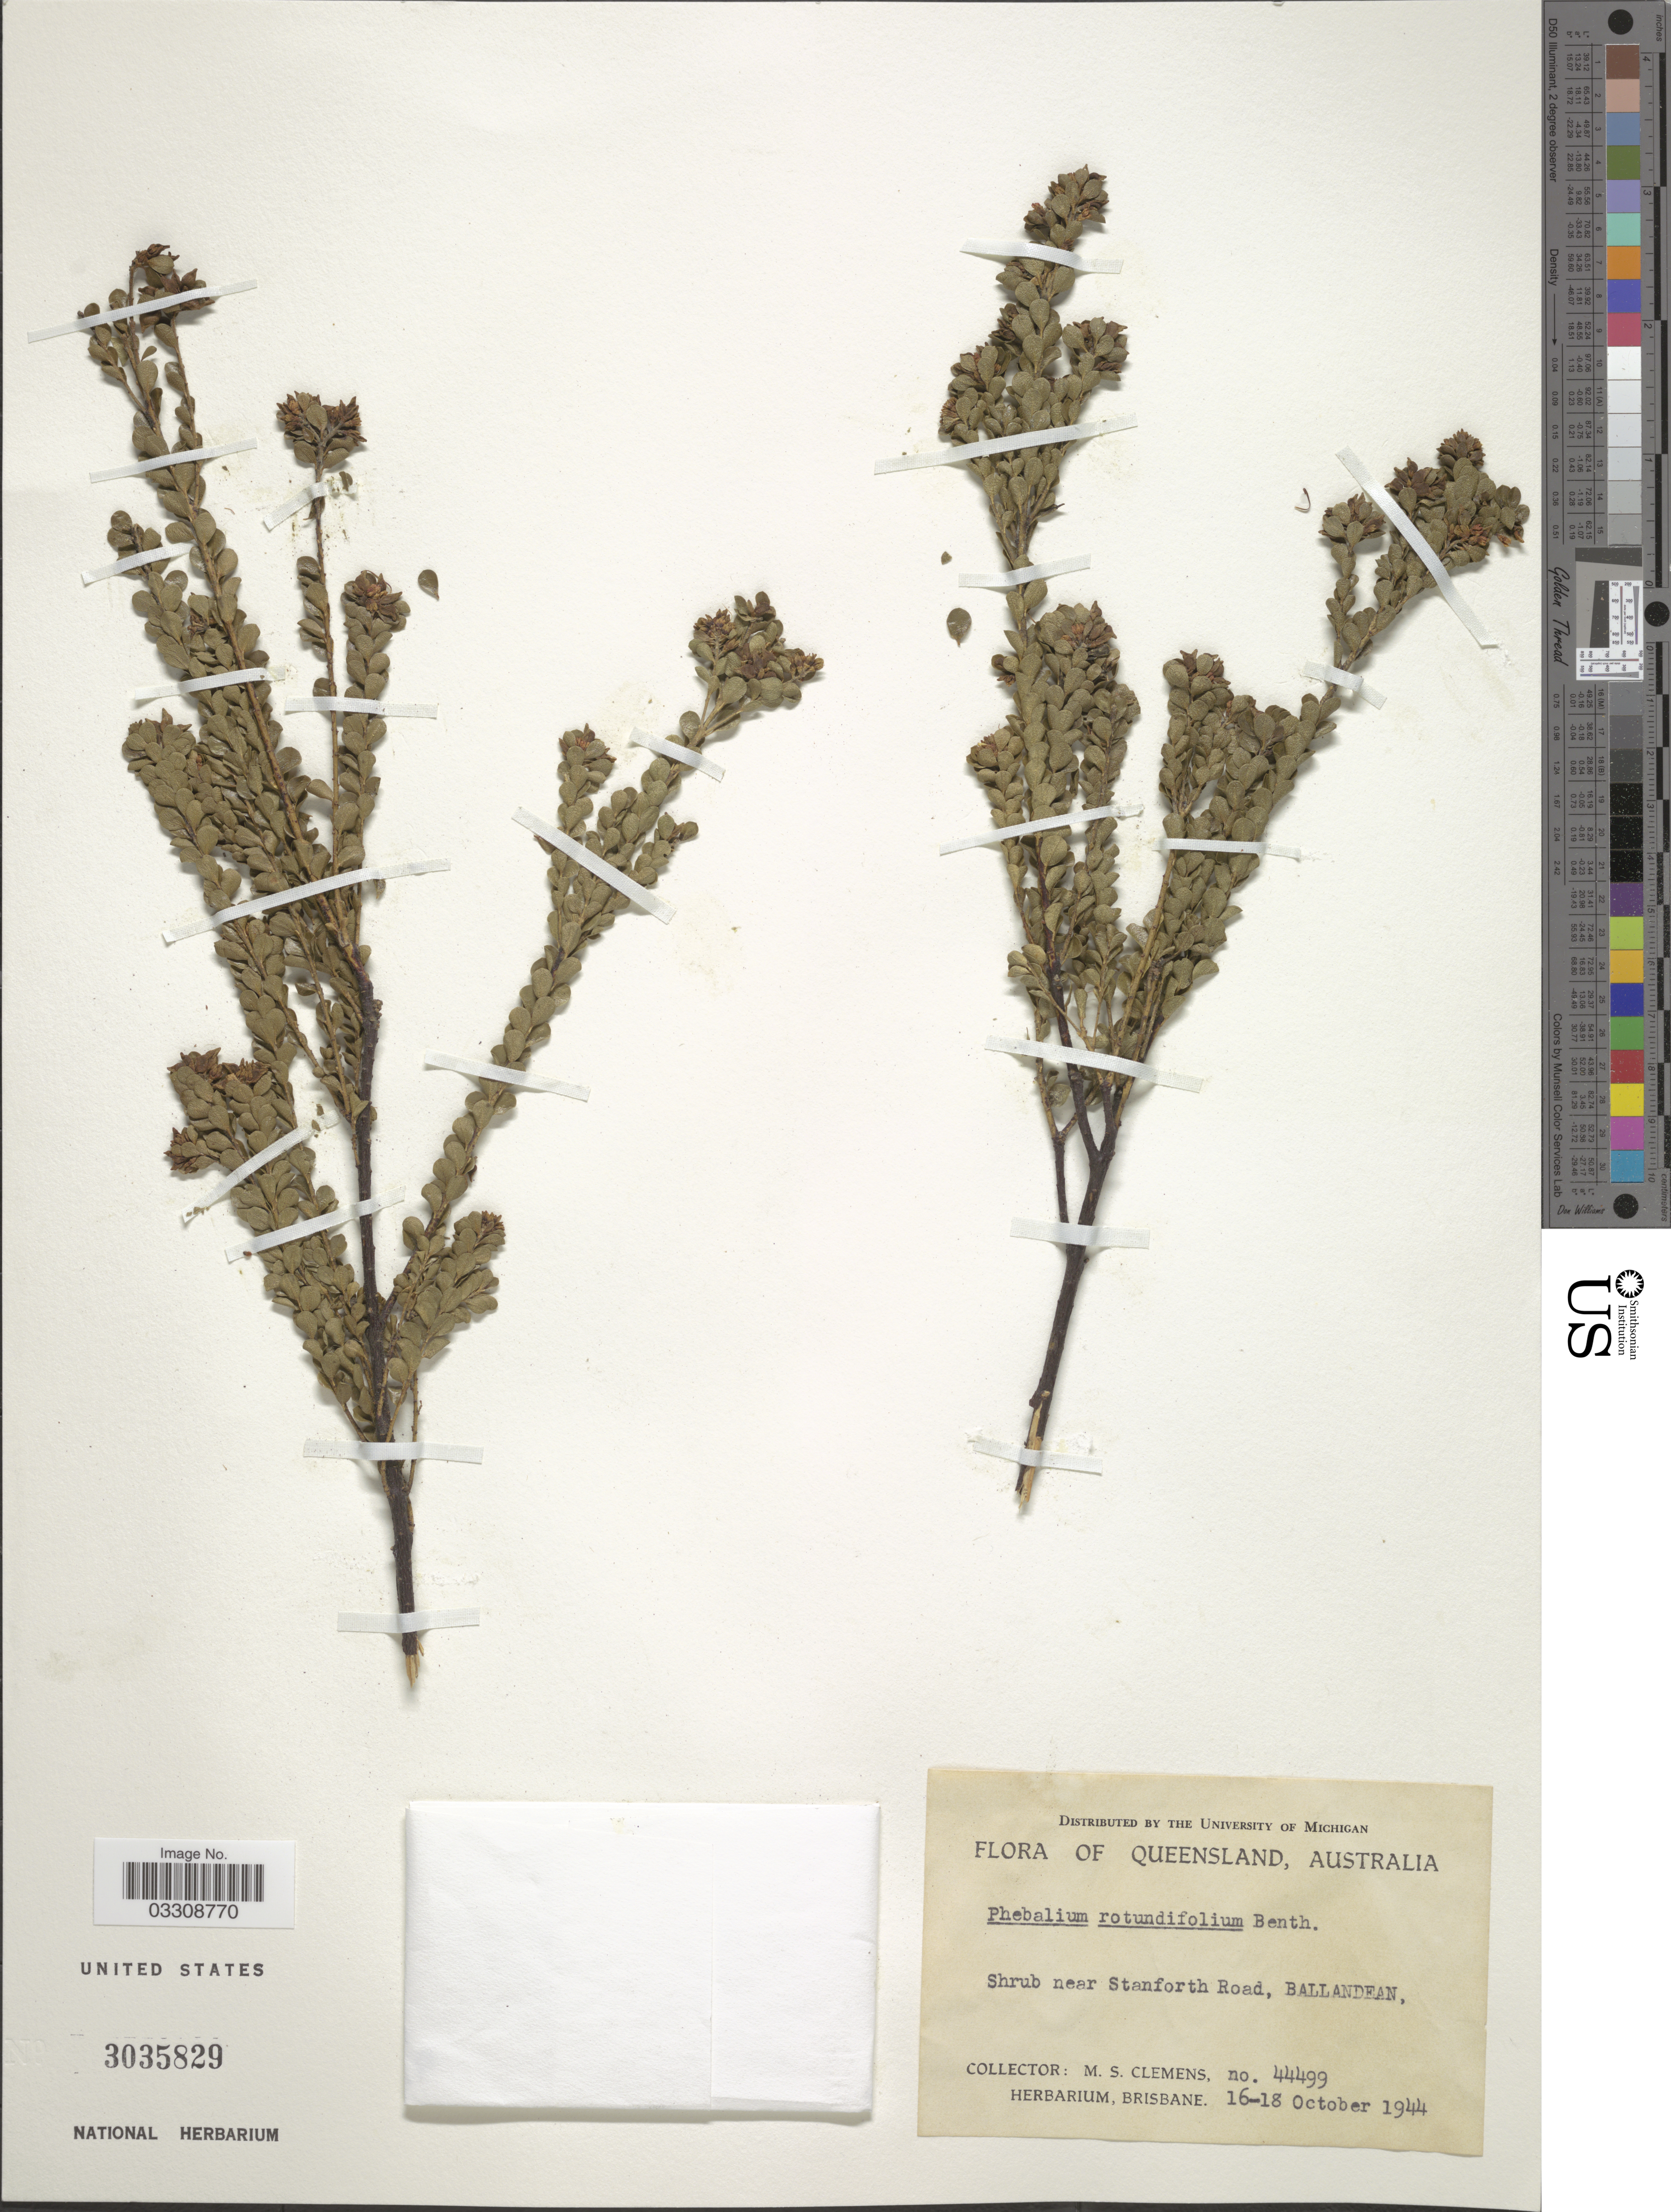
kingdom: Plantae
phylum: Tracheophyta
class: Magnoliopsida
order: Sapindales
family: Rutaceae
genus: Leionema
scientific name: Leionema rotundifolium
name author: (A. Cunn. ex Endl.) Paul G. Wilson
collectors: M. S. Clemens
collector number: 44499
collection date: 1944-10-16/1944-10-18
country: Australia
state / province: Queensland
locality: Shrub near Stanforth Road, Ballandean.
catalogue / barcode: US 3035829